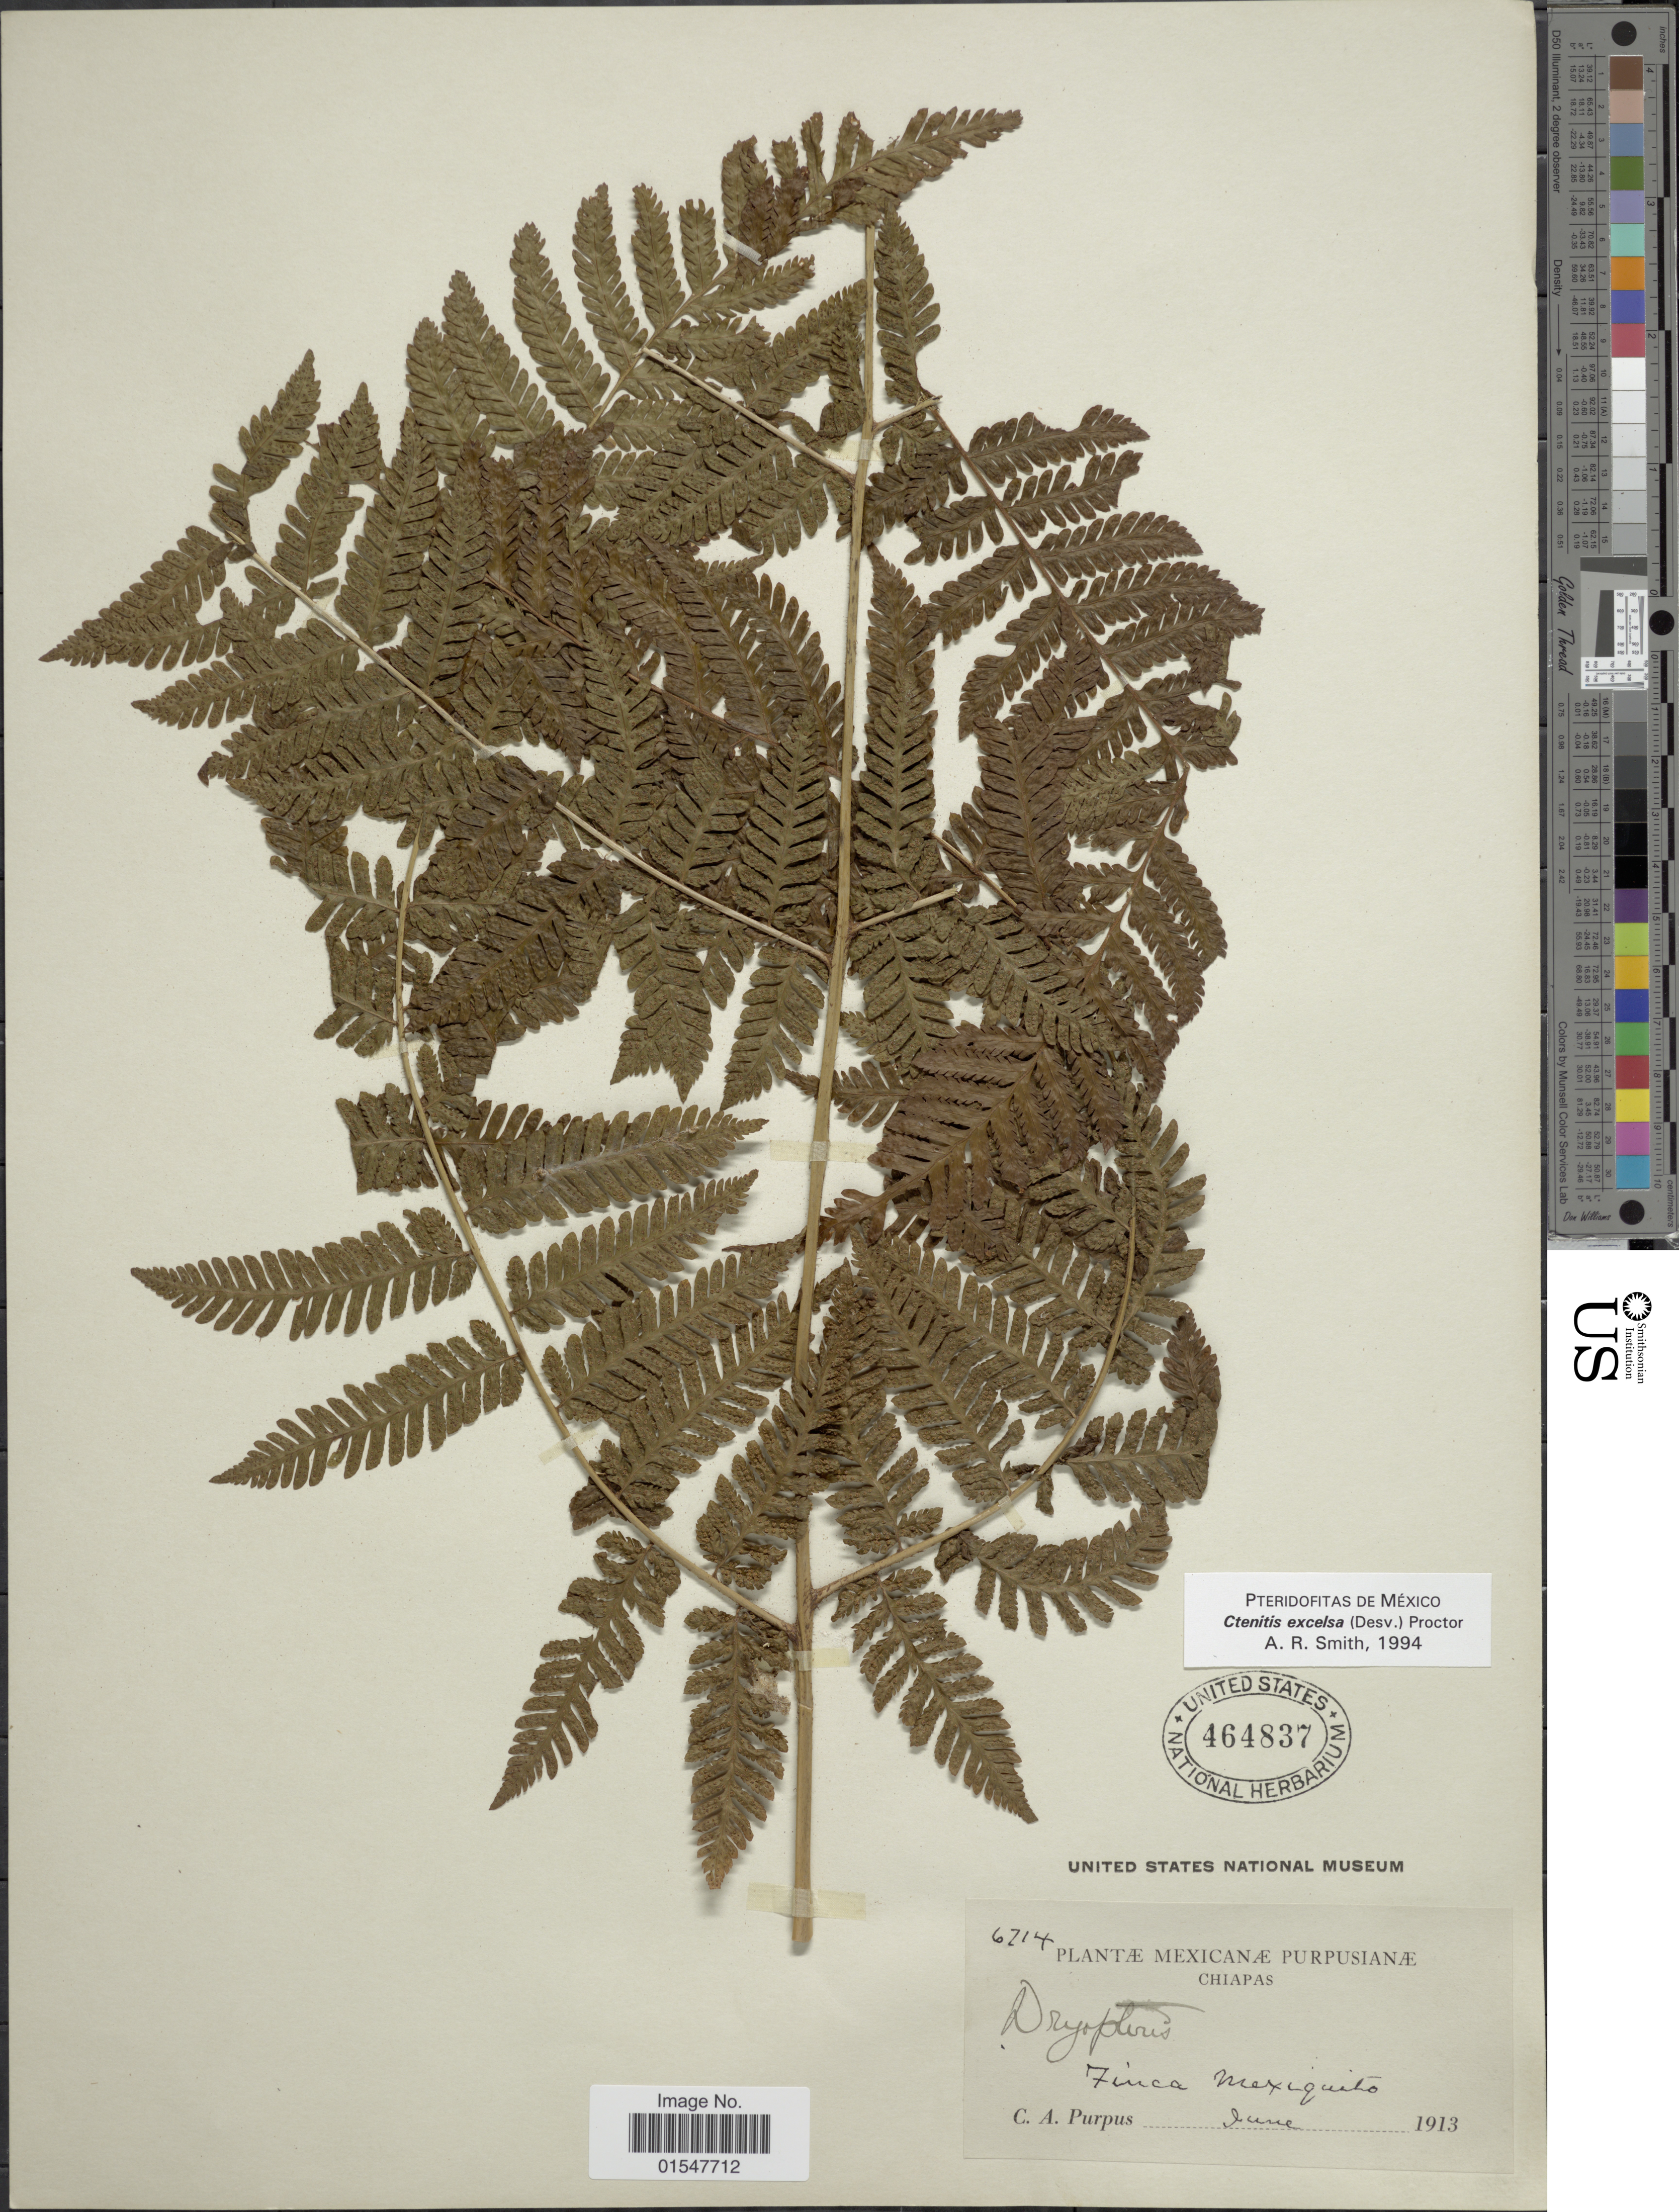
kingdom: Plantae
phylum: Tracheophyta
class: Polypodiopsida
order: Polypodiales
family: Dryopteridaceae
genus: Ctenitis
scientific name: Ctenitis excelsa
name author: (Desv.) Proctor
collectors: C. A. Purpus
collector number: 6714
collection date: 1913-06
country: Mexico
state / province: Chiapas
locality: Mexicanae Purpusianae Chiapas, Finca Mexiquito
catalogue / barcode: US 464837